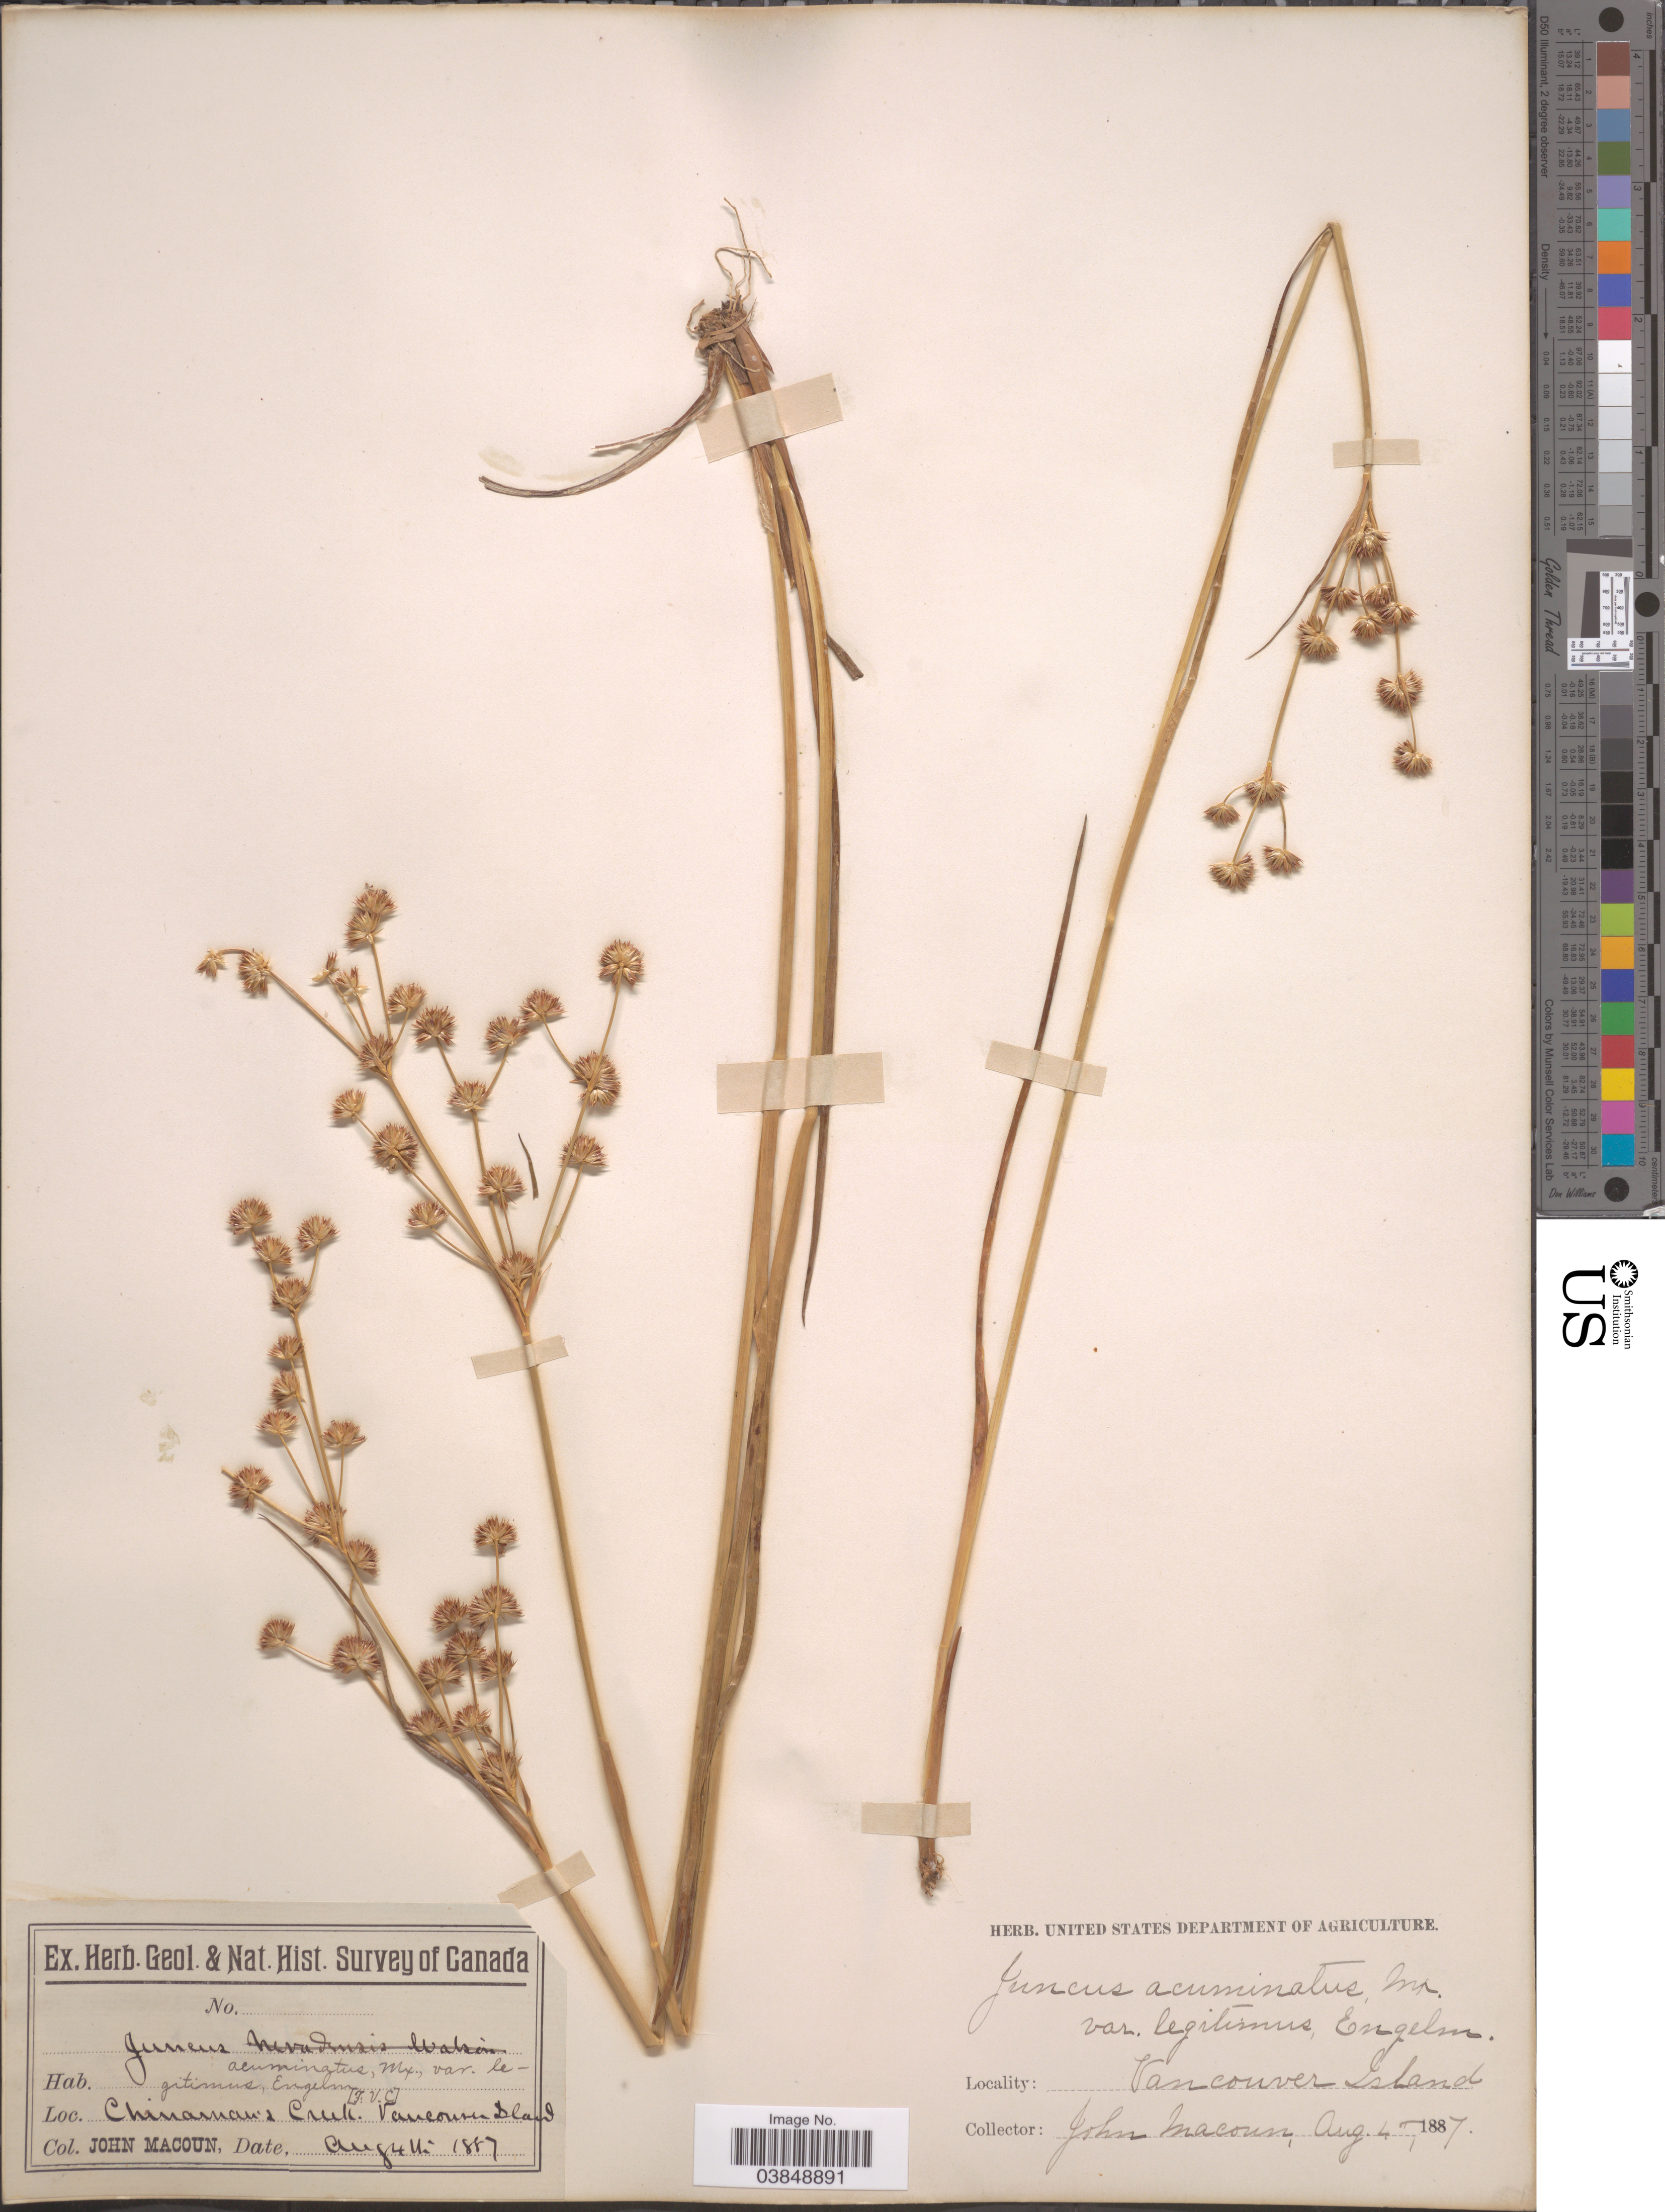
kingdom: Plantae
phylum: Tracheophyta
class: Liliopsida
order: Poales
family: Juncaceae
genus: Juncus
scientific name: Juncus acuminatus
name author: Michx.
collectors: J. Macoun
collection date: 1887-08-04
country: Canada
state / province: British Columbia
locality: Chinamans Creek, Vancouver Island.